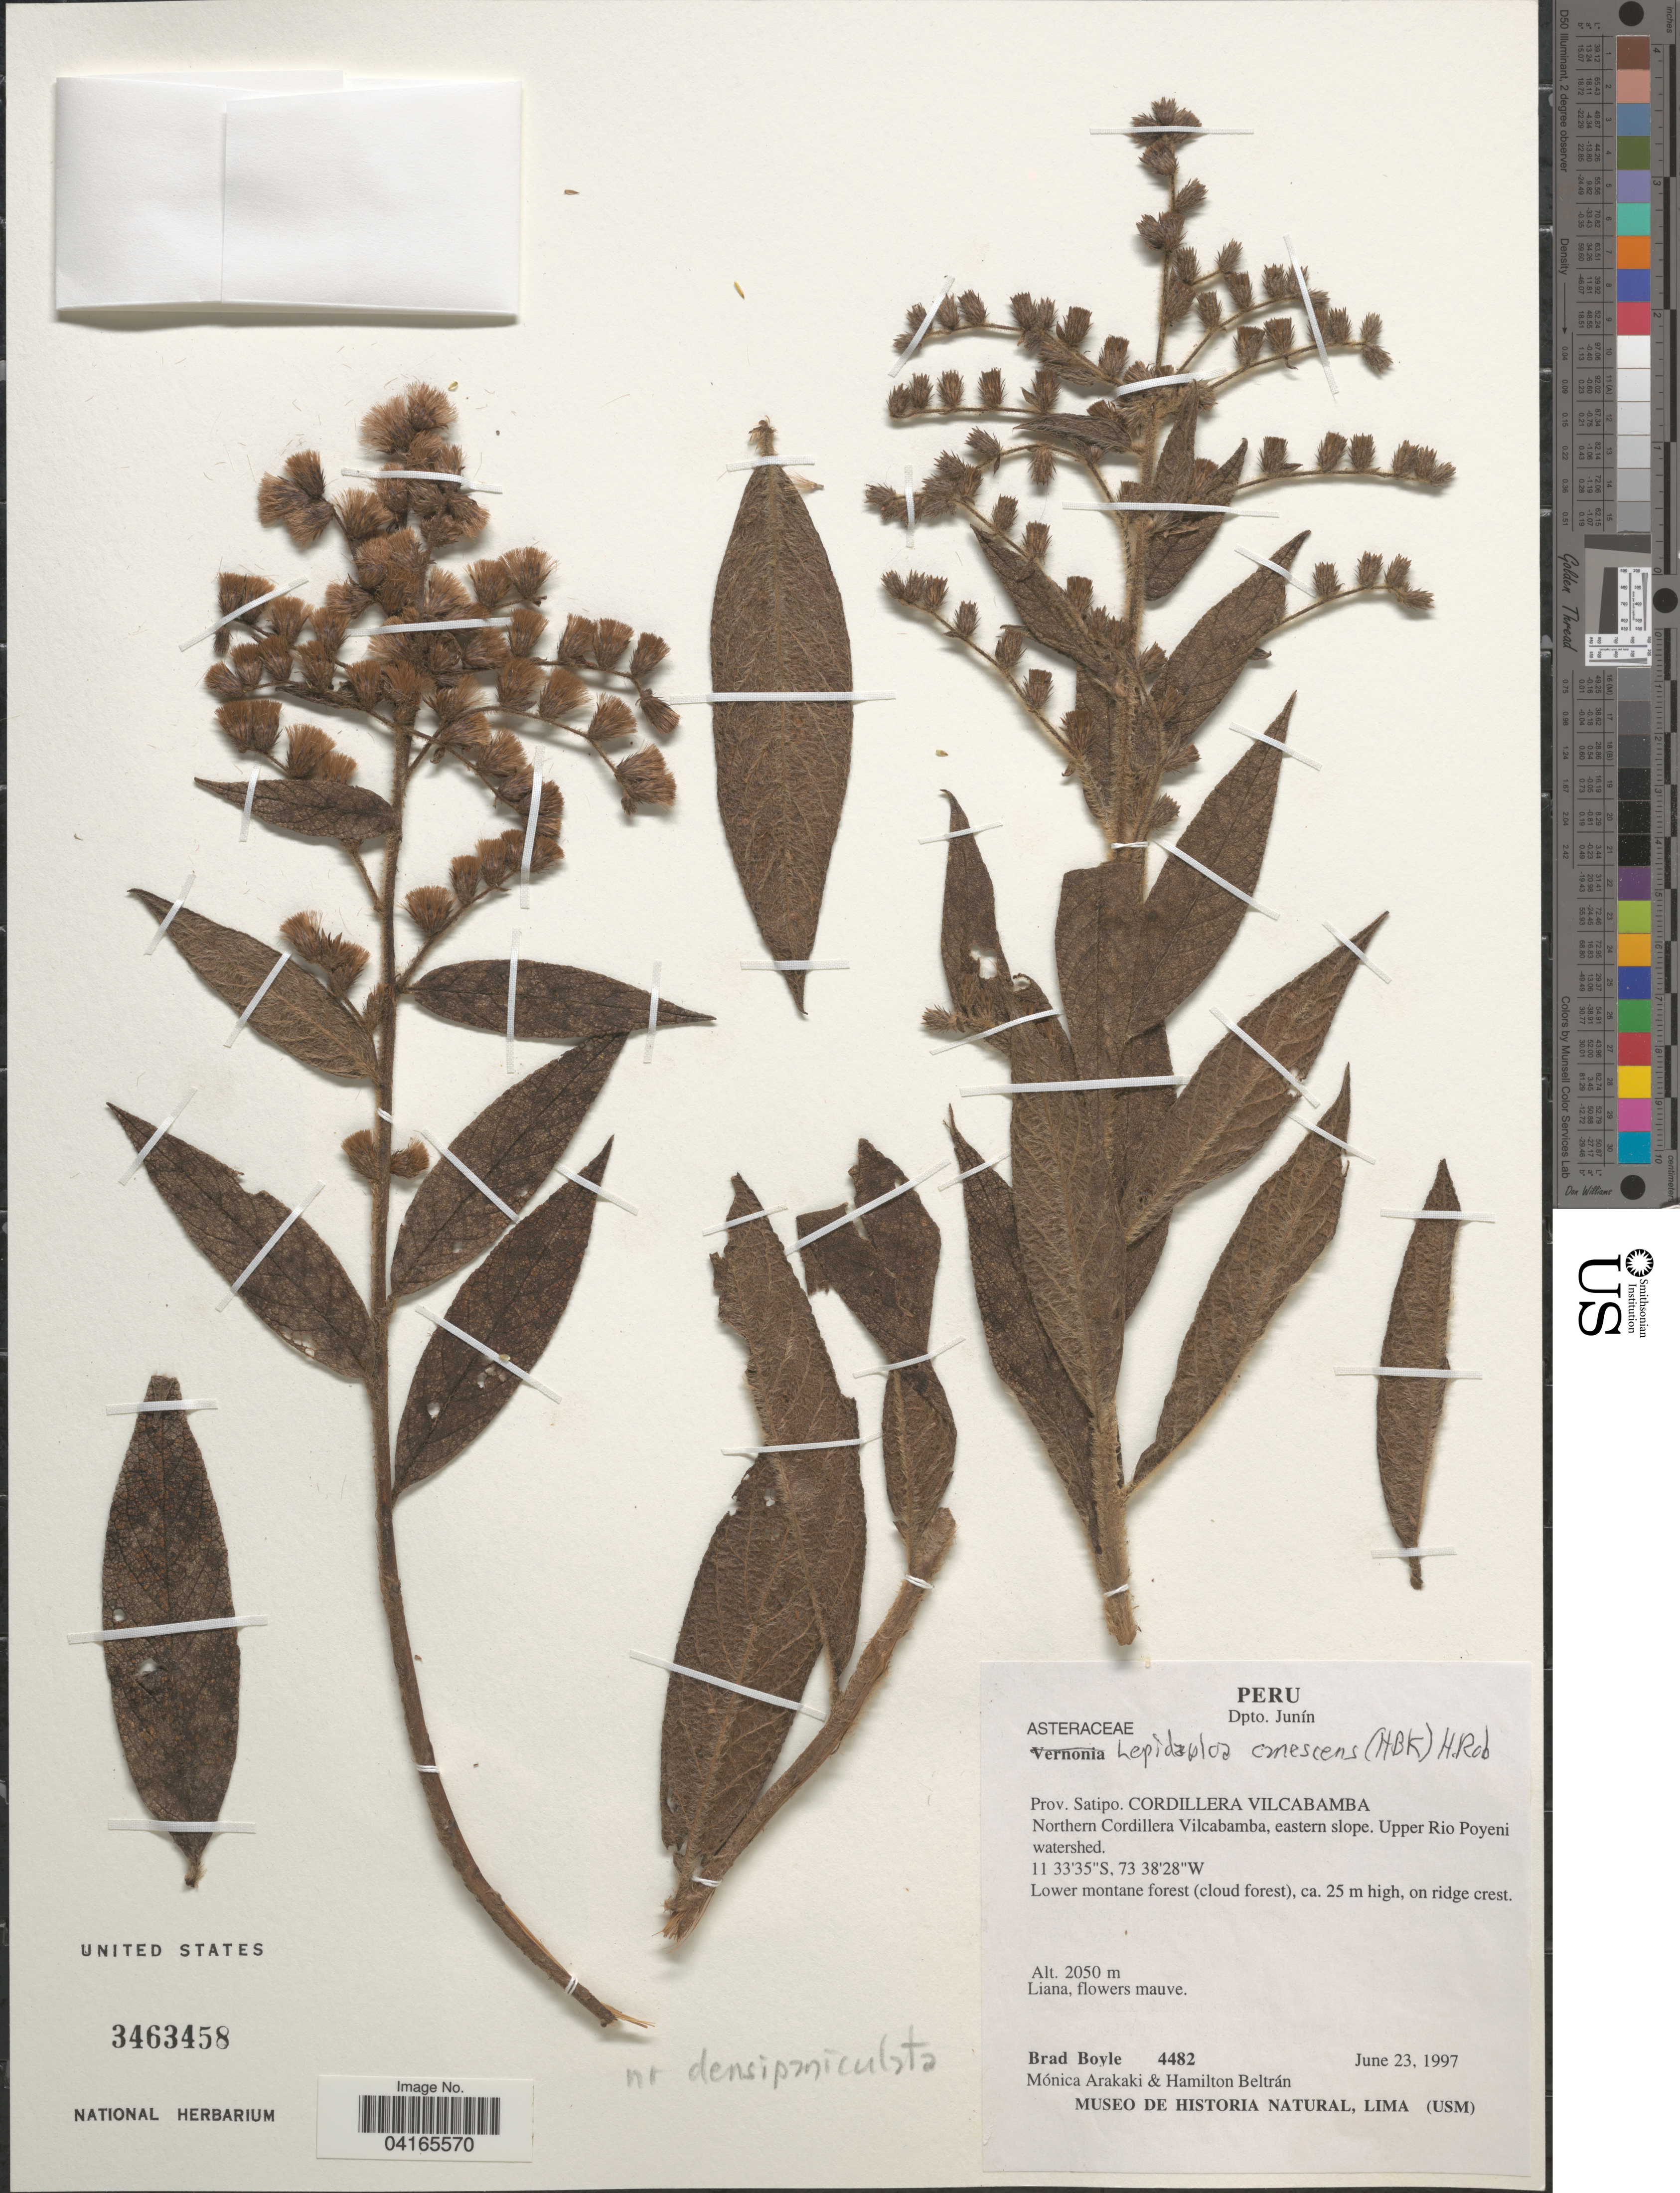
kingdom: Plantae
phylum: Tracheophyta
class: Magnoliopsida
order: Asterales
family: Asteraceae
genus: Lepidaploa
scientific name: Lepidaploa canescens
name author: (Kunth) H. Rob.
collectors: B. Boyle, M. Arakaki & H. Beltrán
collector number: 4482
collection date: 1997-06-23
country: Peru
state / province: Junín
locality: Dpto. Junín. Prov. Satipo. Cordillera Vilcabamba. Northern Cordillera Vilcabamba, eastern slope. Upper Rio Poyeni watershed.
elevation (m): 2050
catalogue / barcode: US 3463458